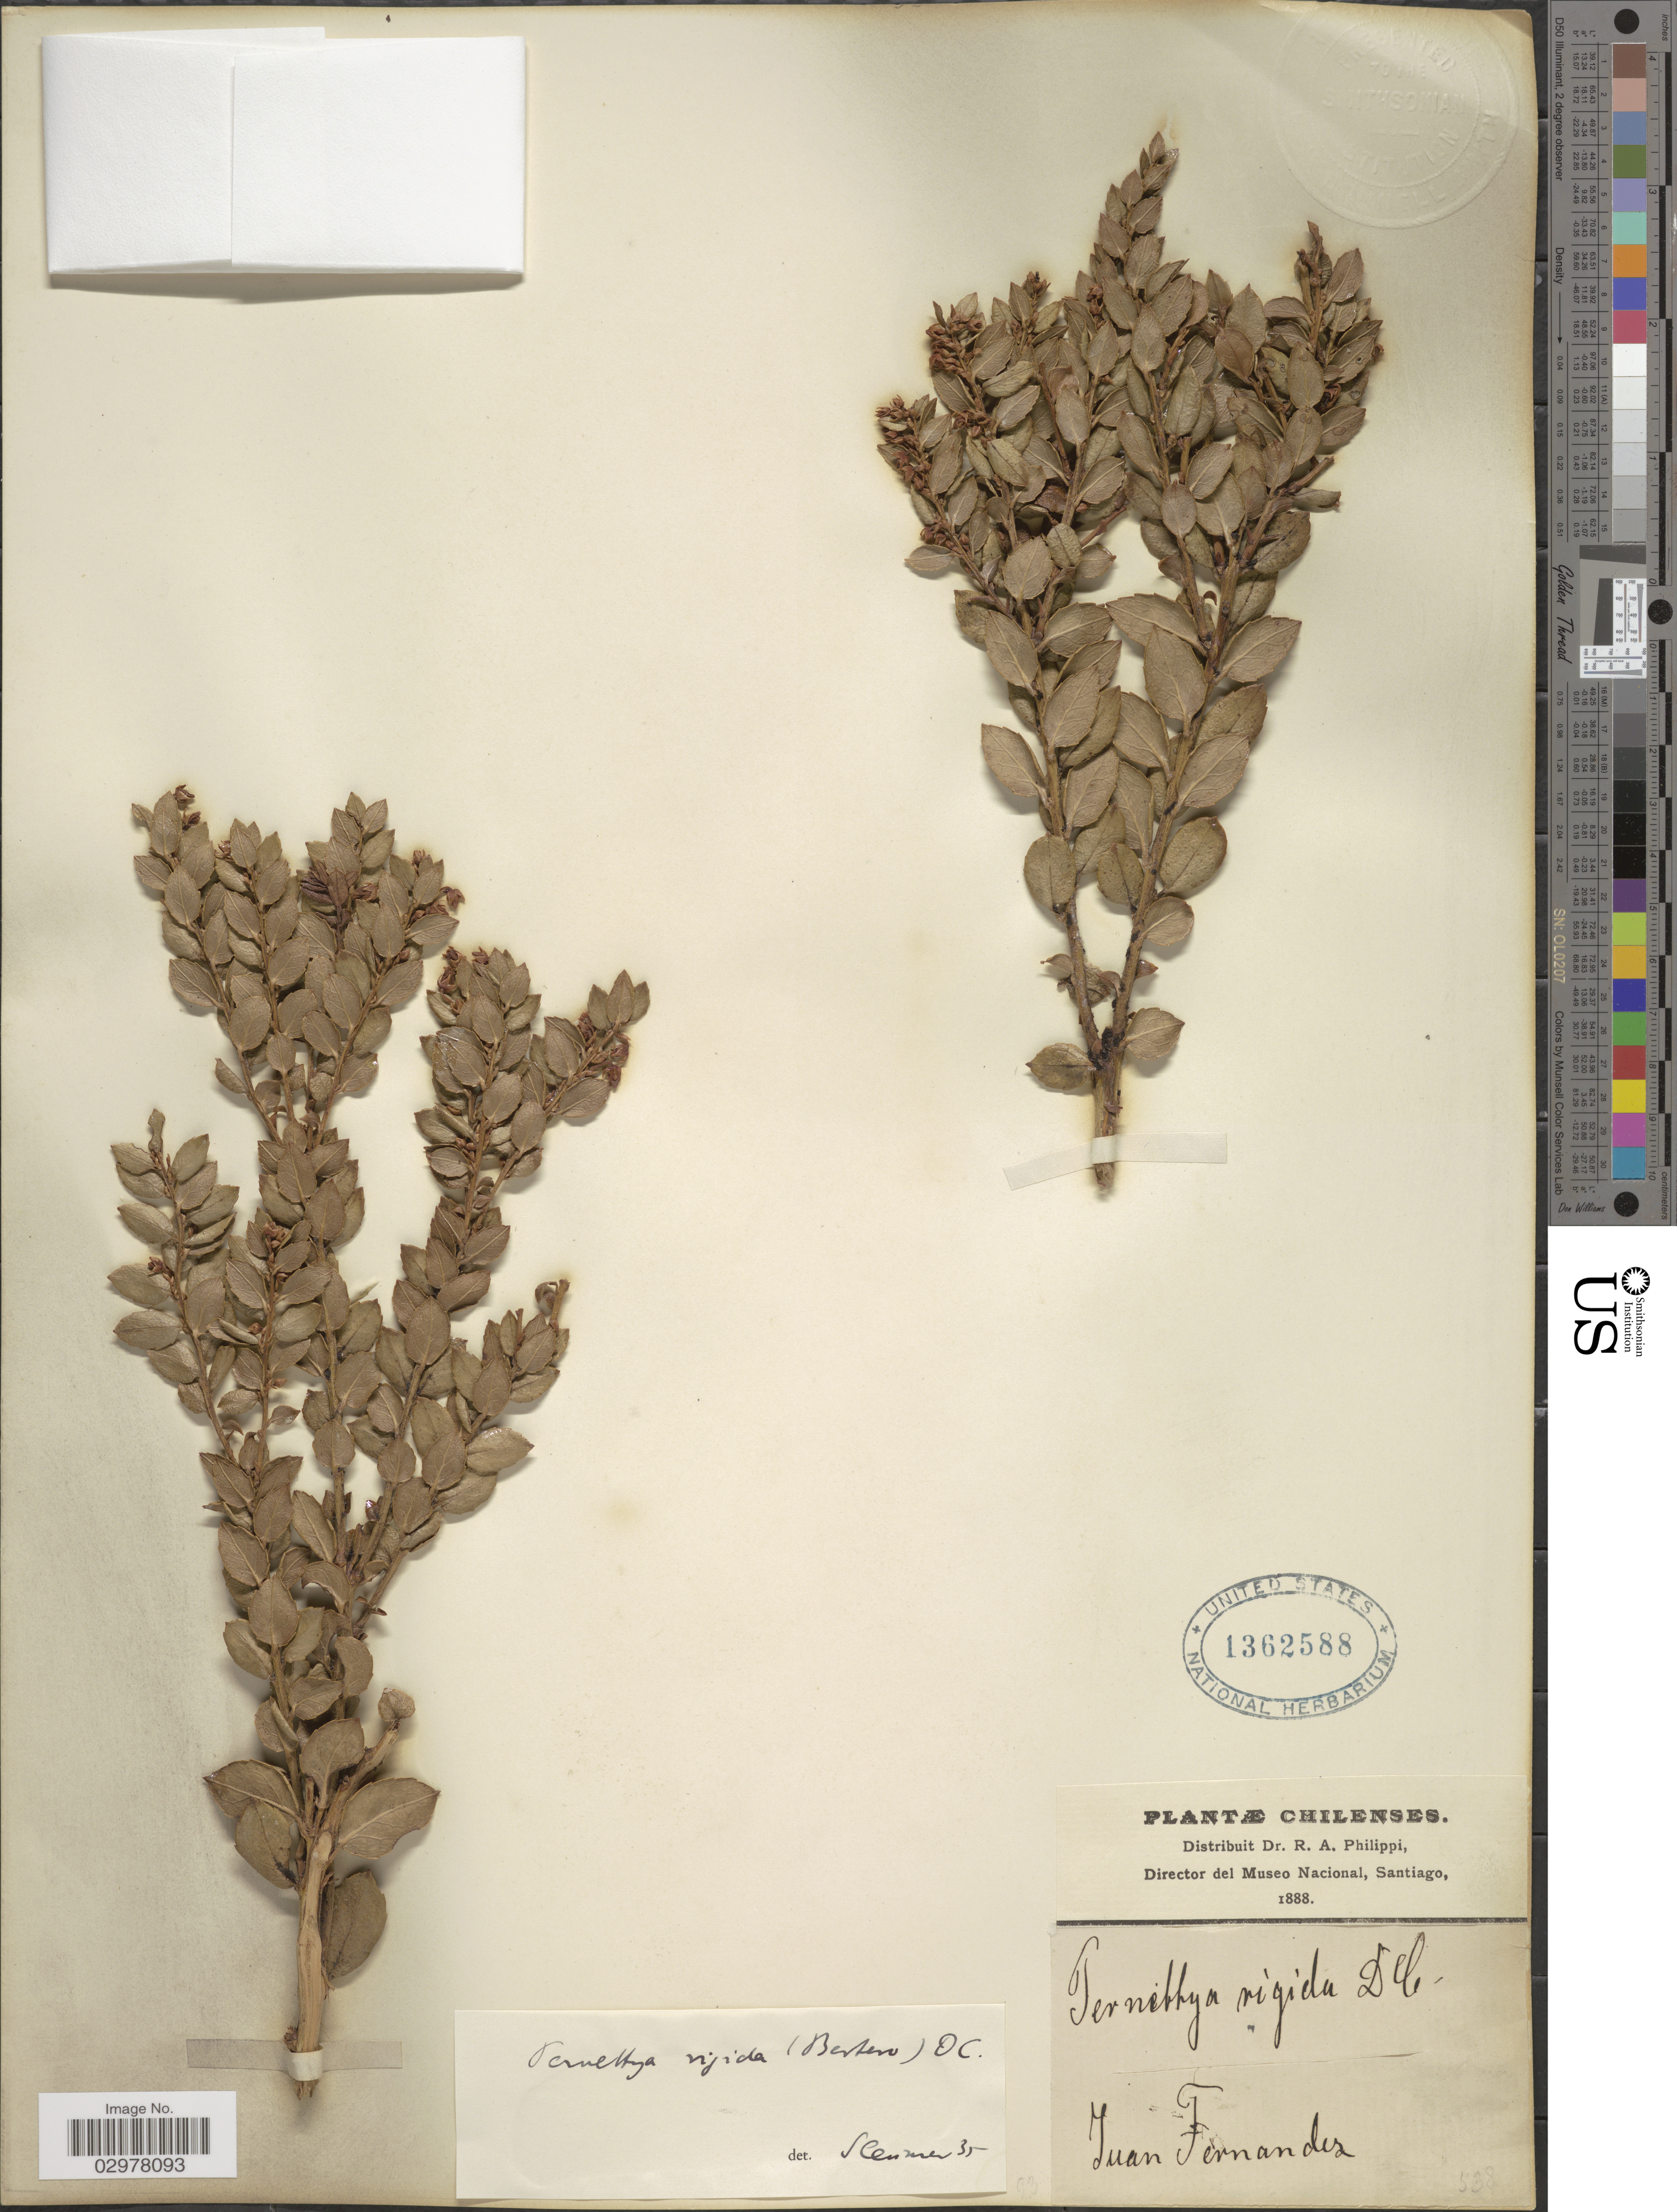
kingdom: Plantae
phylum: Tracheophyta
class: Magnoliopsida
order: Ericales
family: Ericaceae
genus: Pernettya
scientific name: Pernettya rigida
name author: (Bertero ex Colla) DC.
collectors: R. A. Philippi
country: Chile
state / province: Valparaíso (V)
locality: Juan Fernandez.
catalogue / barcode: US 1362588